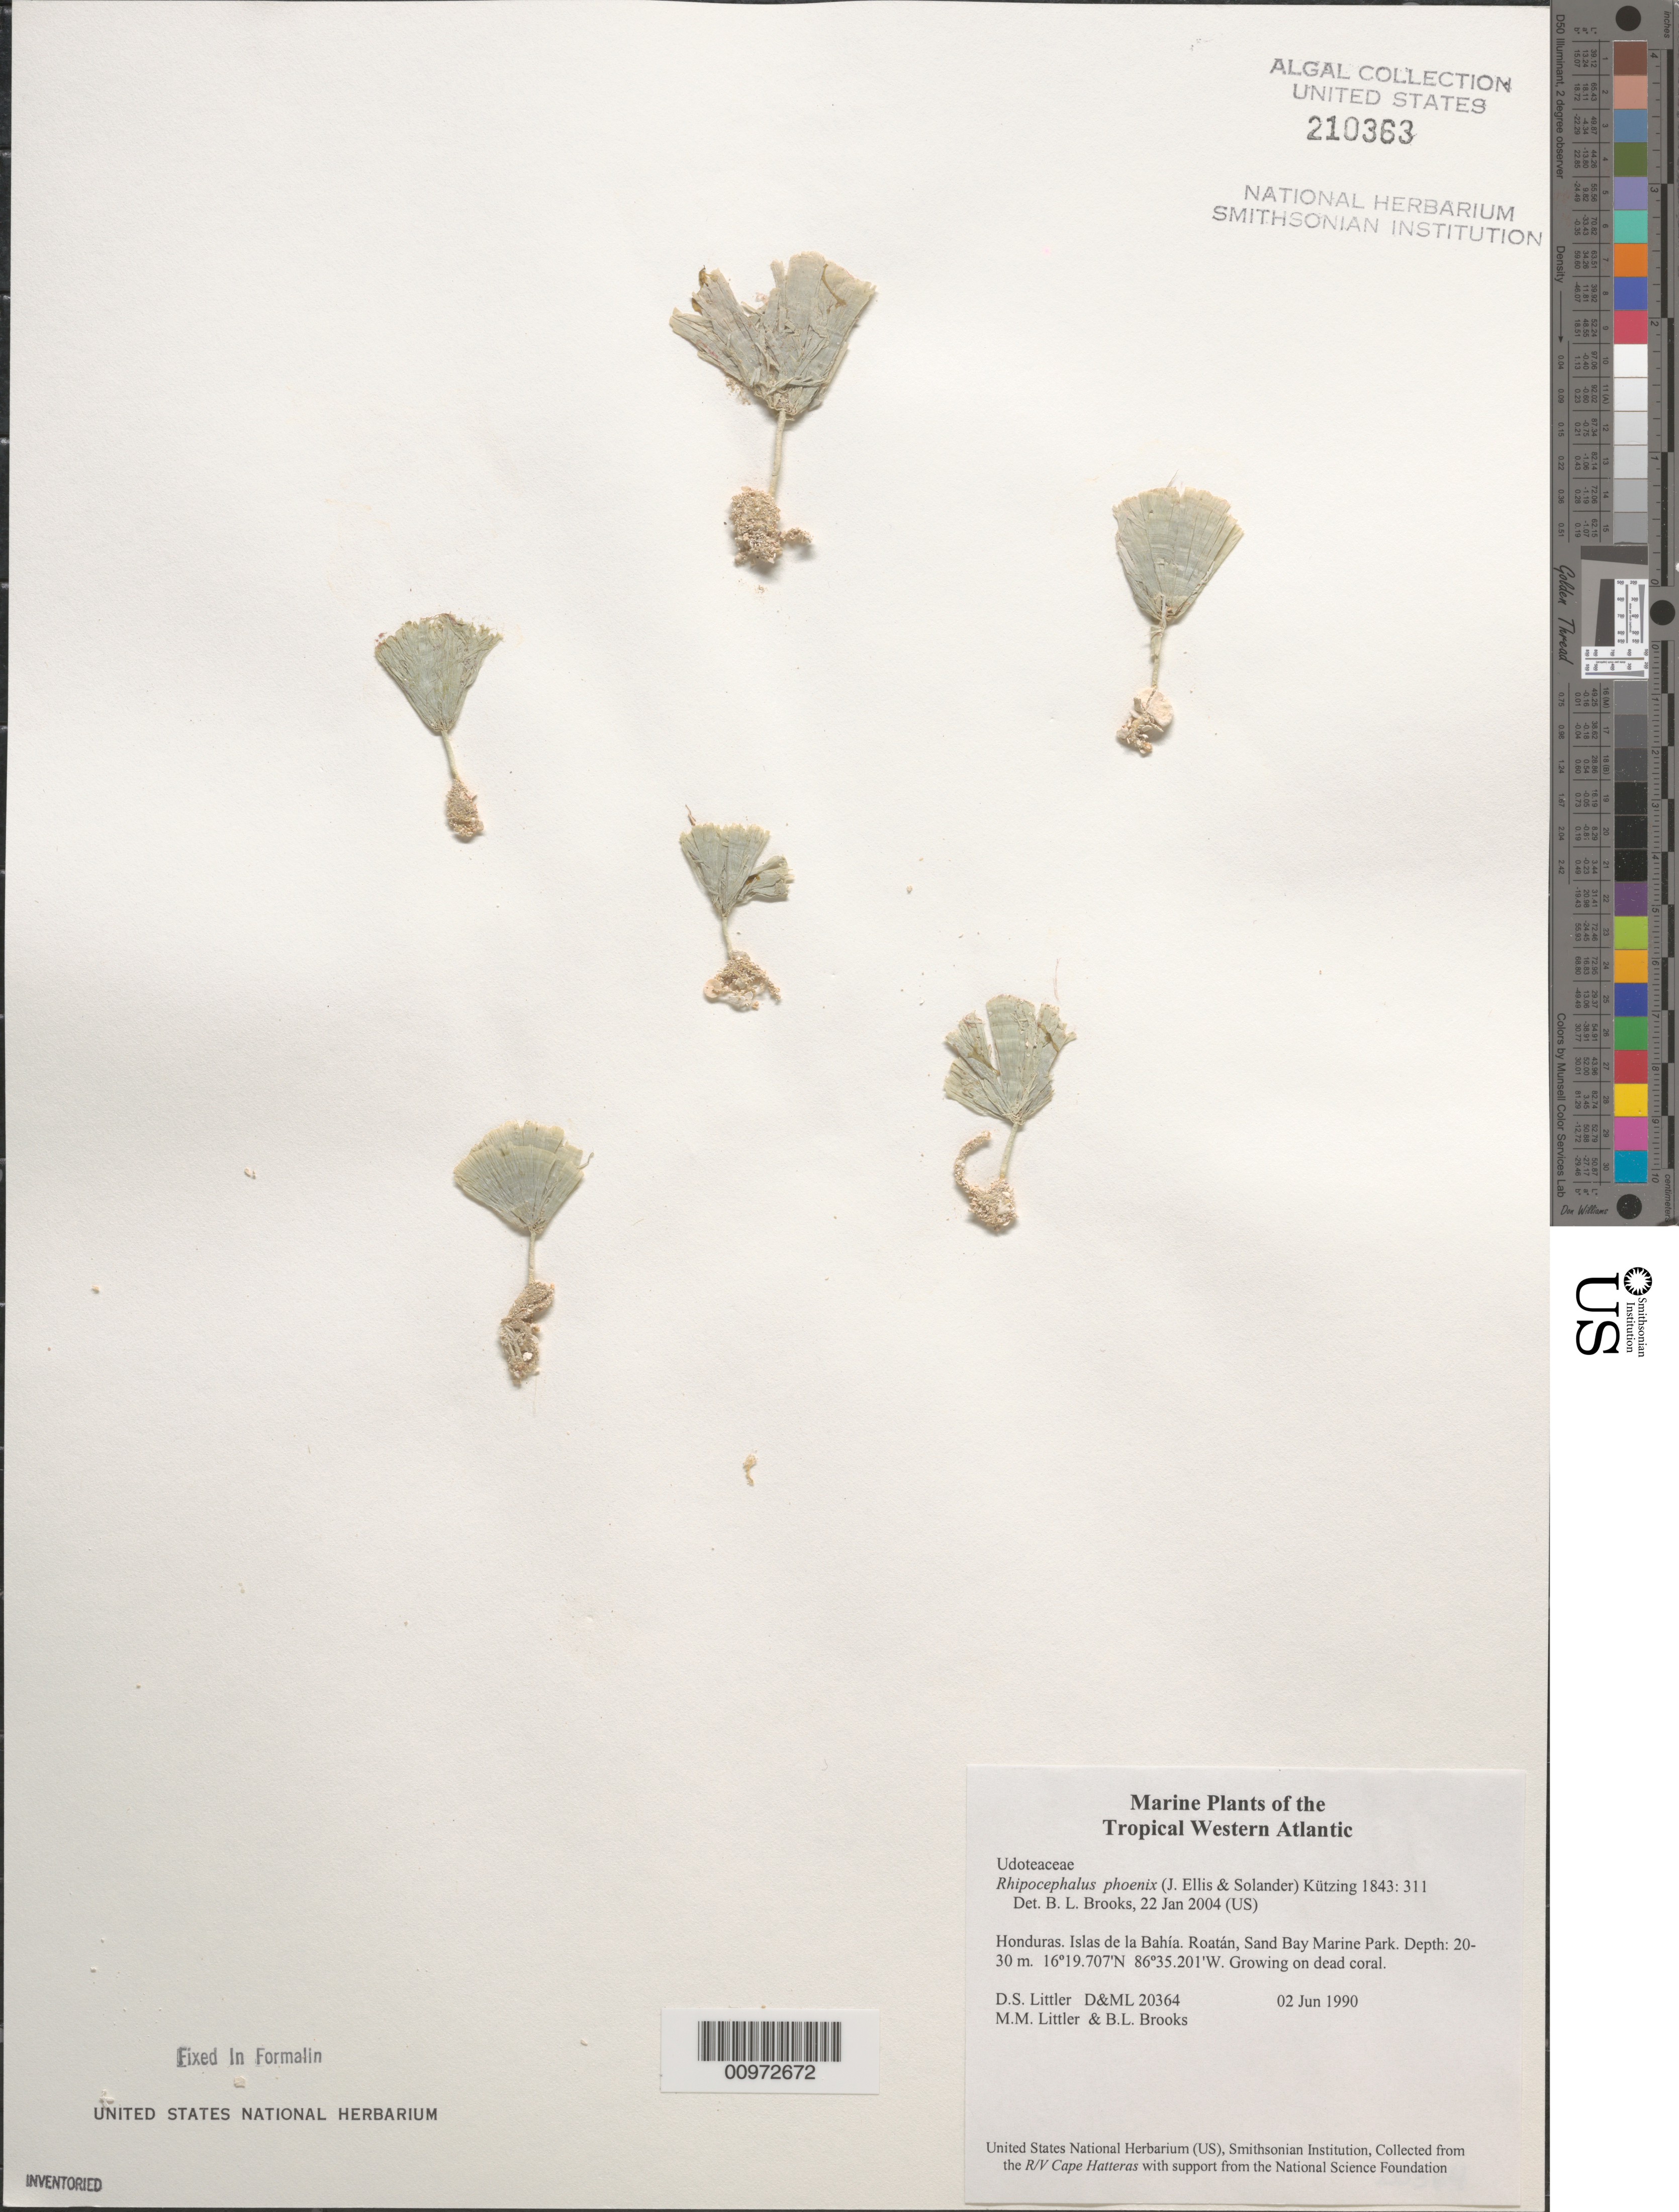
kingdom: Plantae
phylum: Chlorophyta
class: Ulvophyceae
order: Bryopsidales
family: Udoteaceae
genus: Rhipocephalus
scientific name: Rhipocephalus phoenix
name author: (J. Ellis & Sol.) Kütz.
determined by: Brooks, B. L., (BOT), Smithsonian Institution - National Museum of Natural History (UNITED STATES)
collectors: D. S. Littler, M. M. Littler & B. Brooks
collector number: D&ML 20364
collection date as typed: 02 Jun 1990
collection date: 1990-06-02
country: Honduras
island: Roatan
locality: Sand Bay Marine Park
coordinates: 16 19.707'N, 86 35.201'W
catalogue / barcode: US 210363